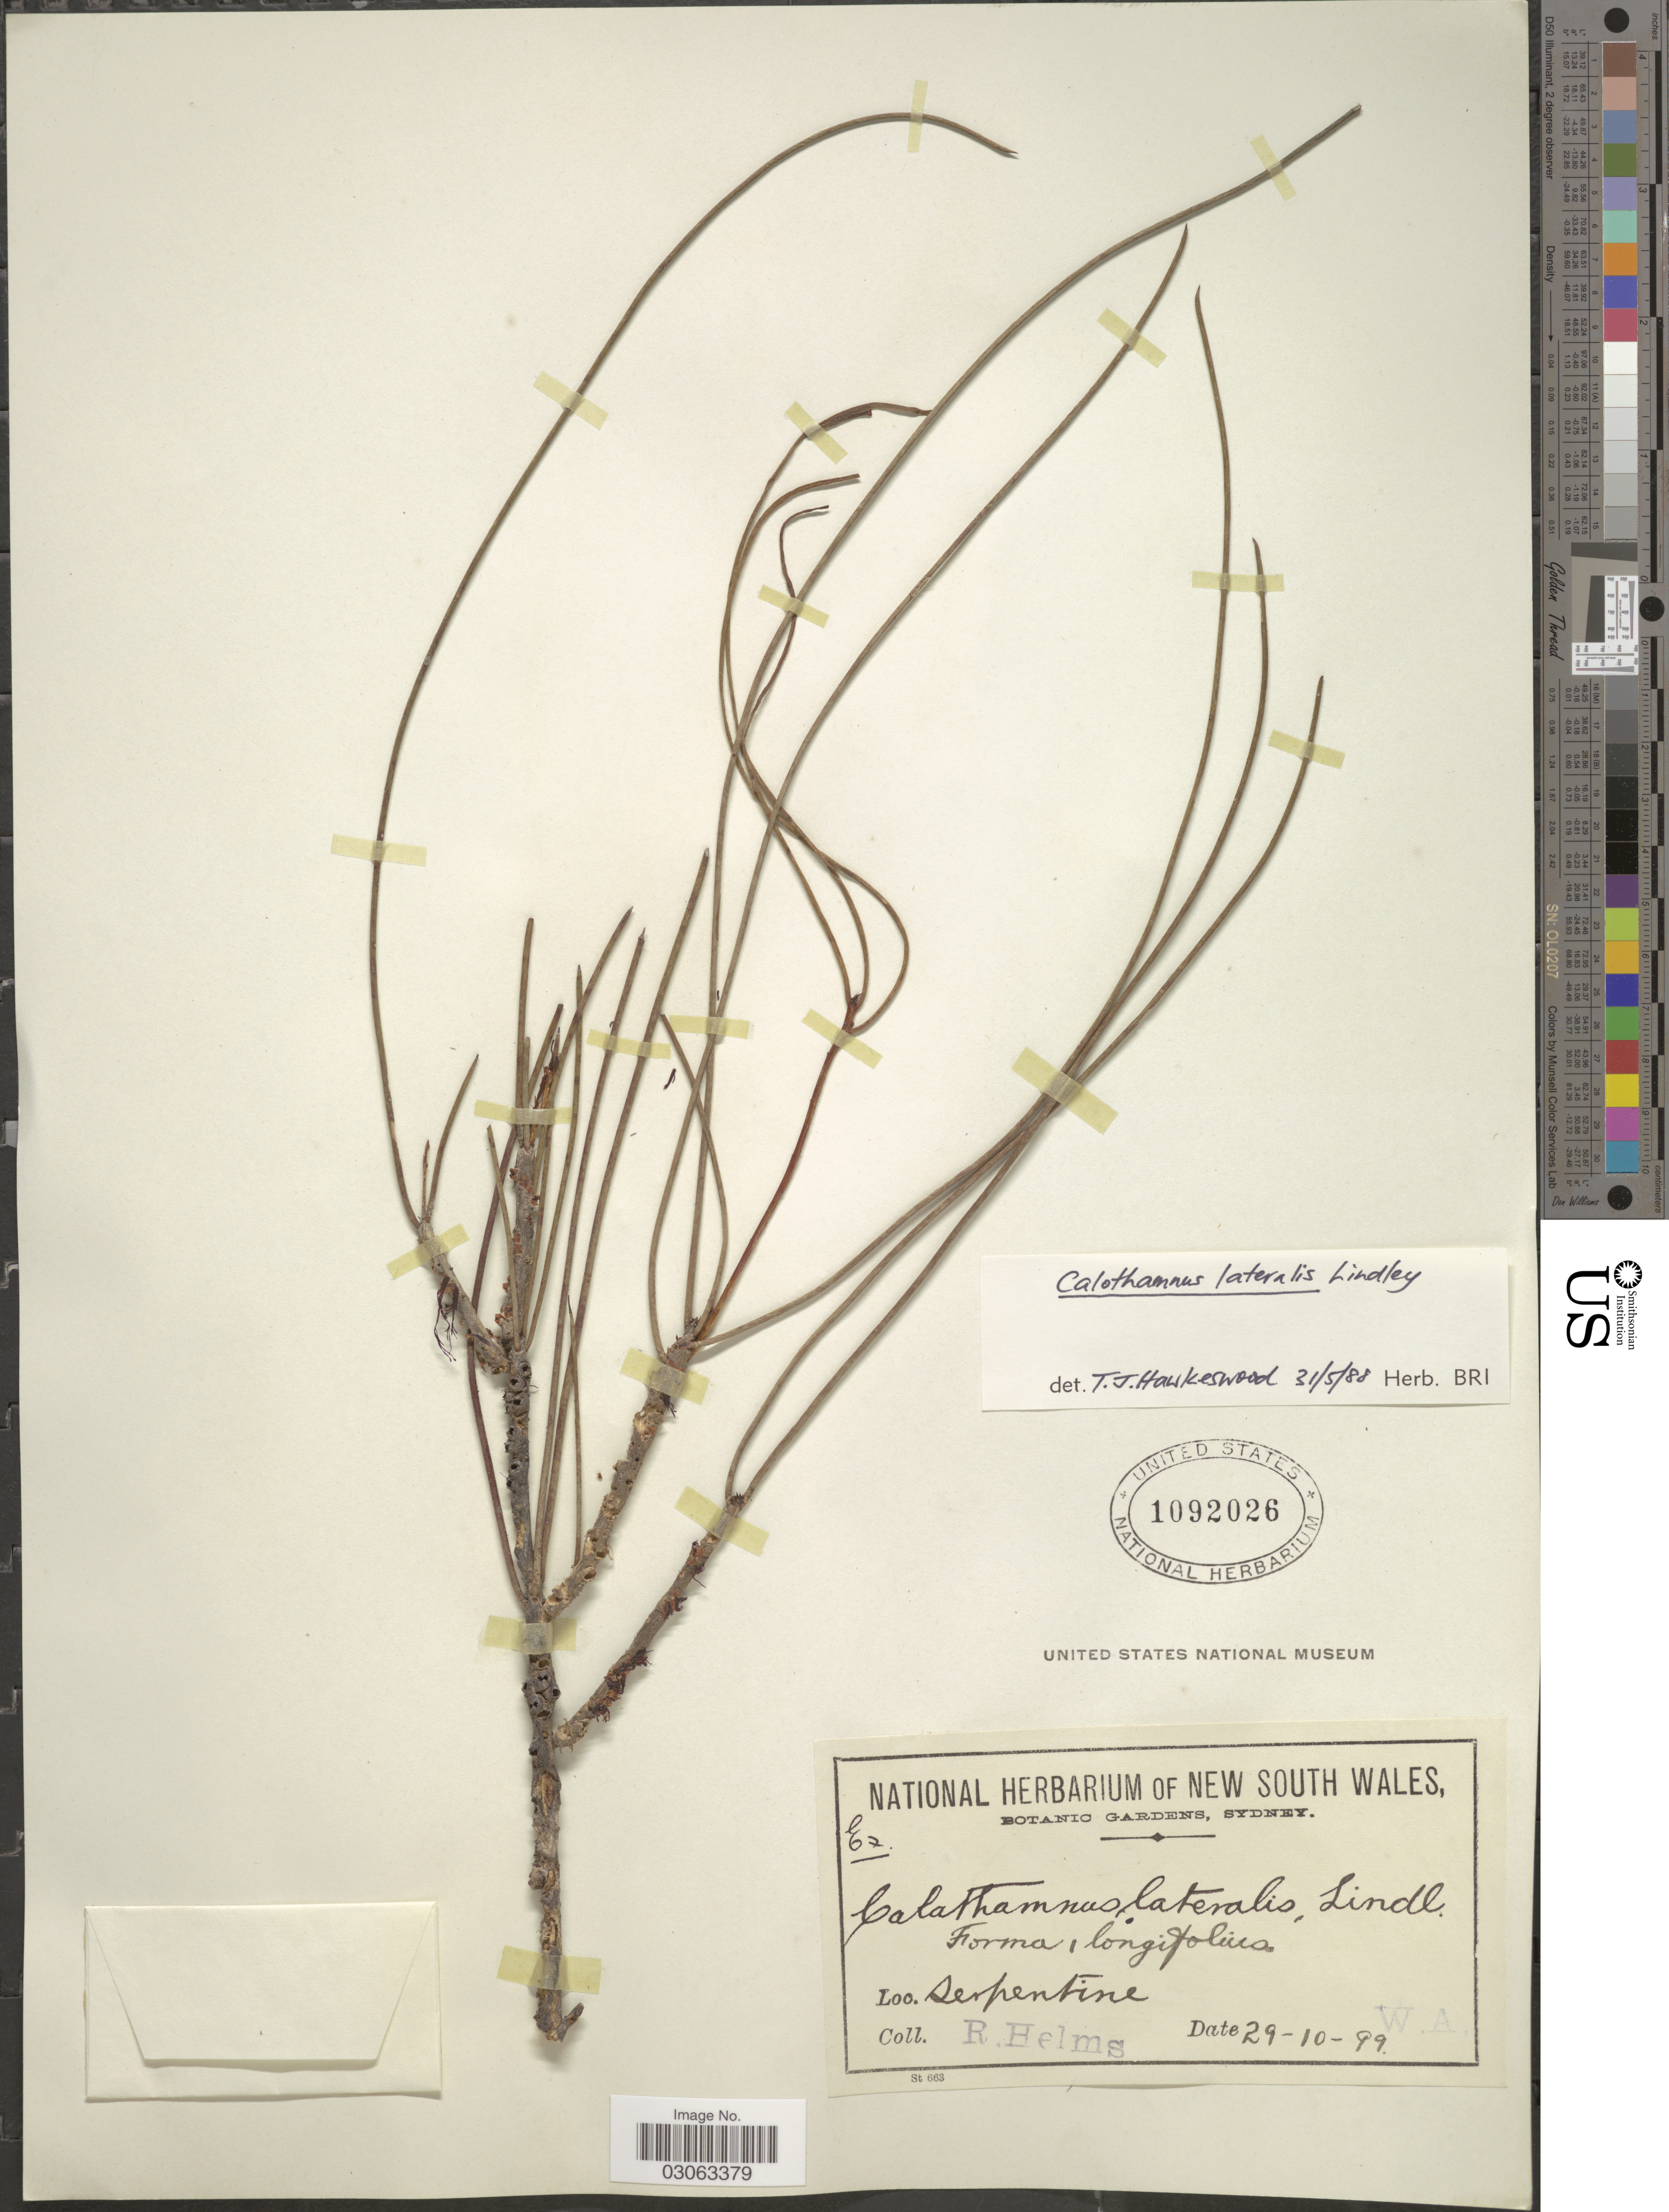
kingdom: Plantae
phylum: Tracheophyta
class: Magnoliopsida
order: Myrtales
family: Myrtaceae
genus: Calothamnus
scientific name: Calothamnus lateralis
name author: Lindl.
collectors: R. Helms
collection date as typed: Transcribed d/m/y: 29/10/99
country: Australia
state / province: Western Australia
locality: Serpentine.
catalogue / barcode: US 1092026